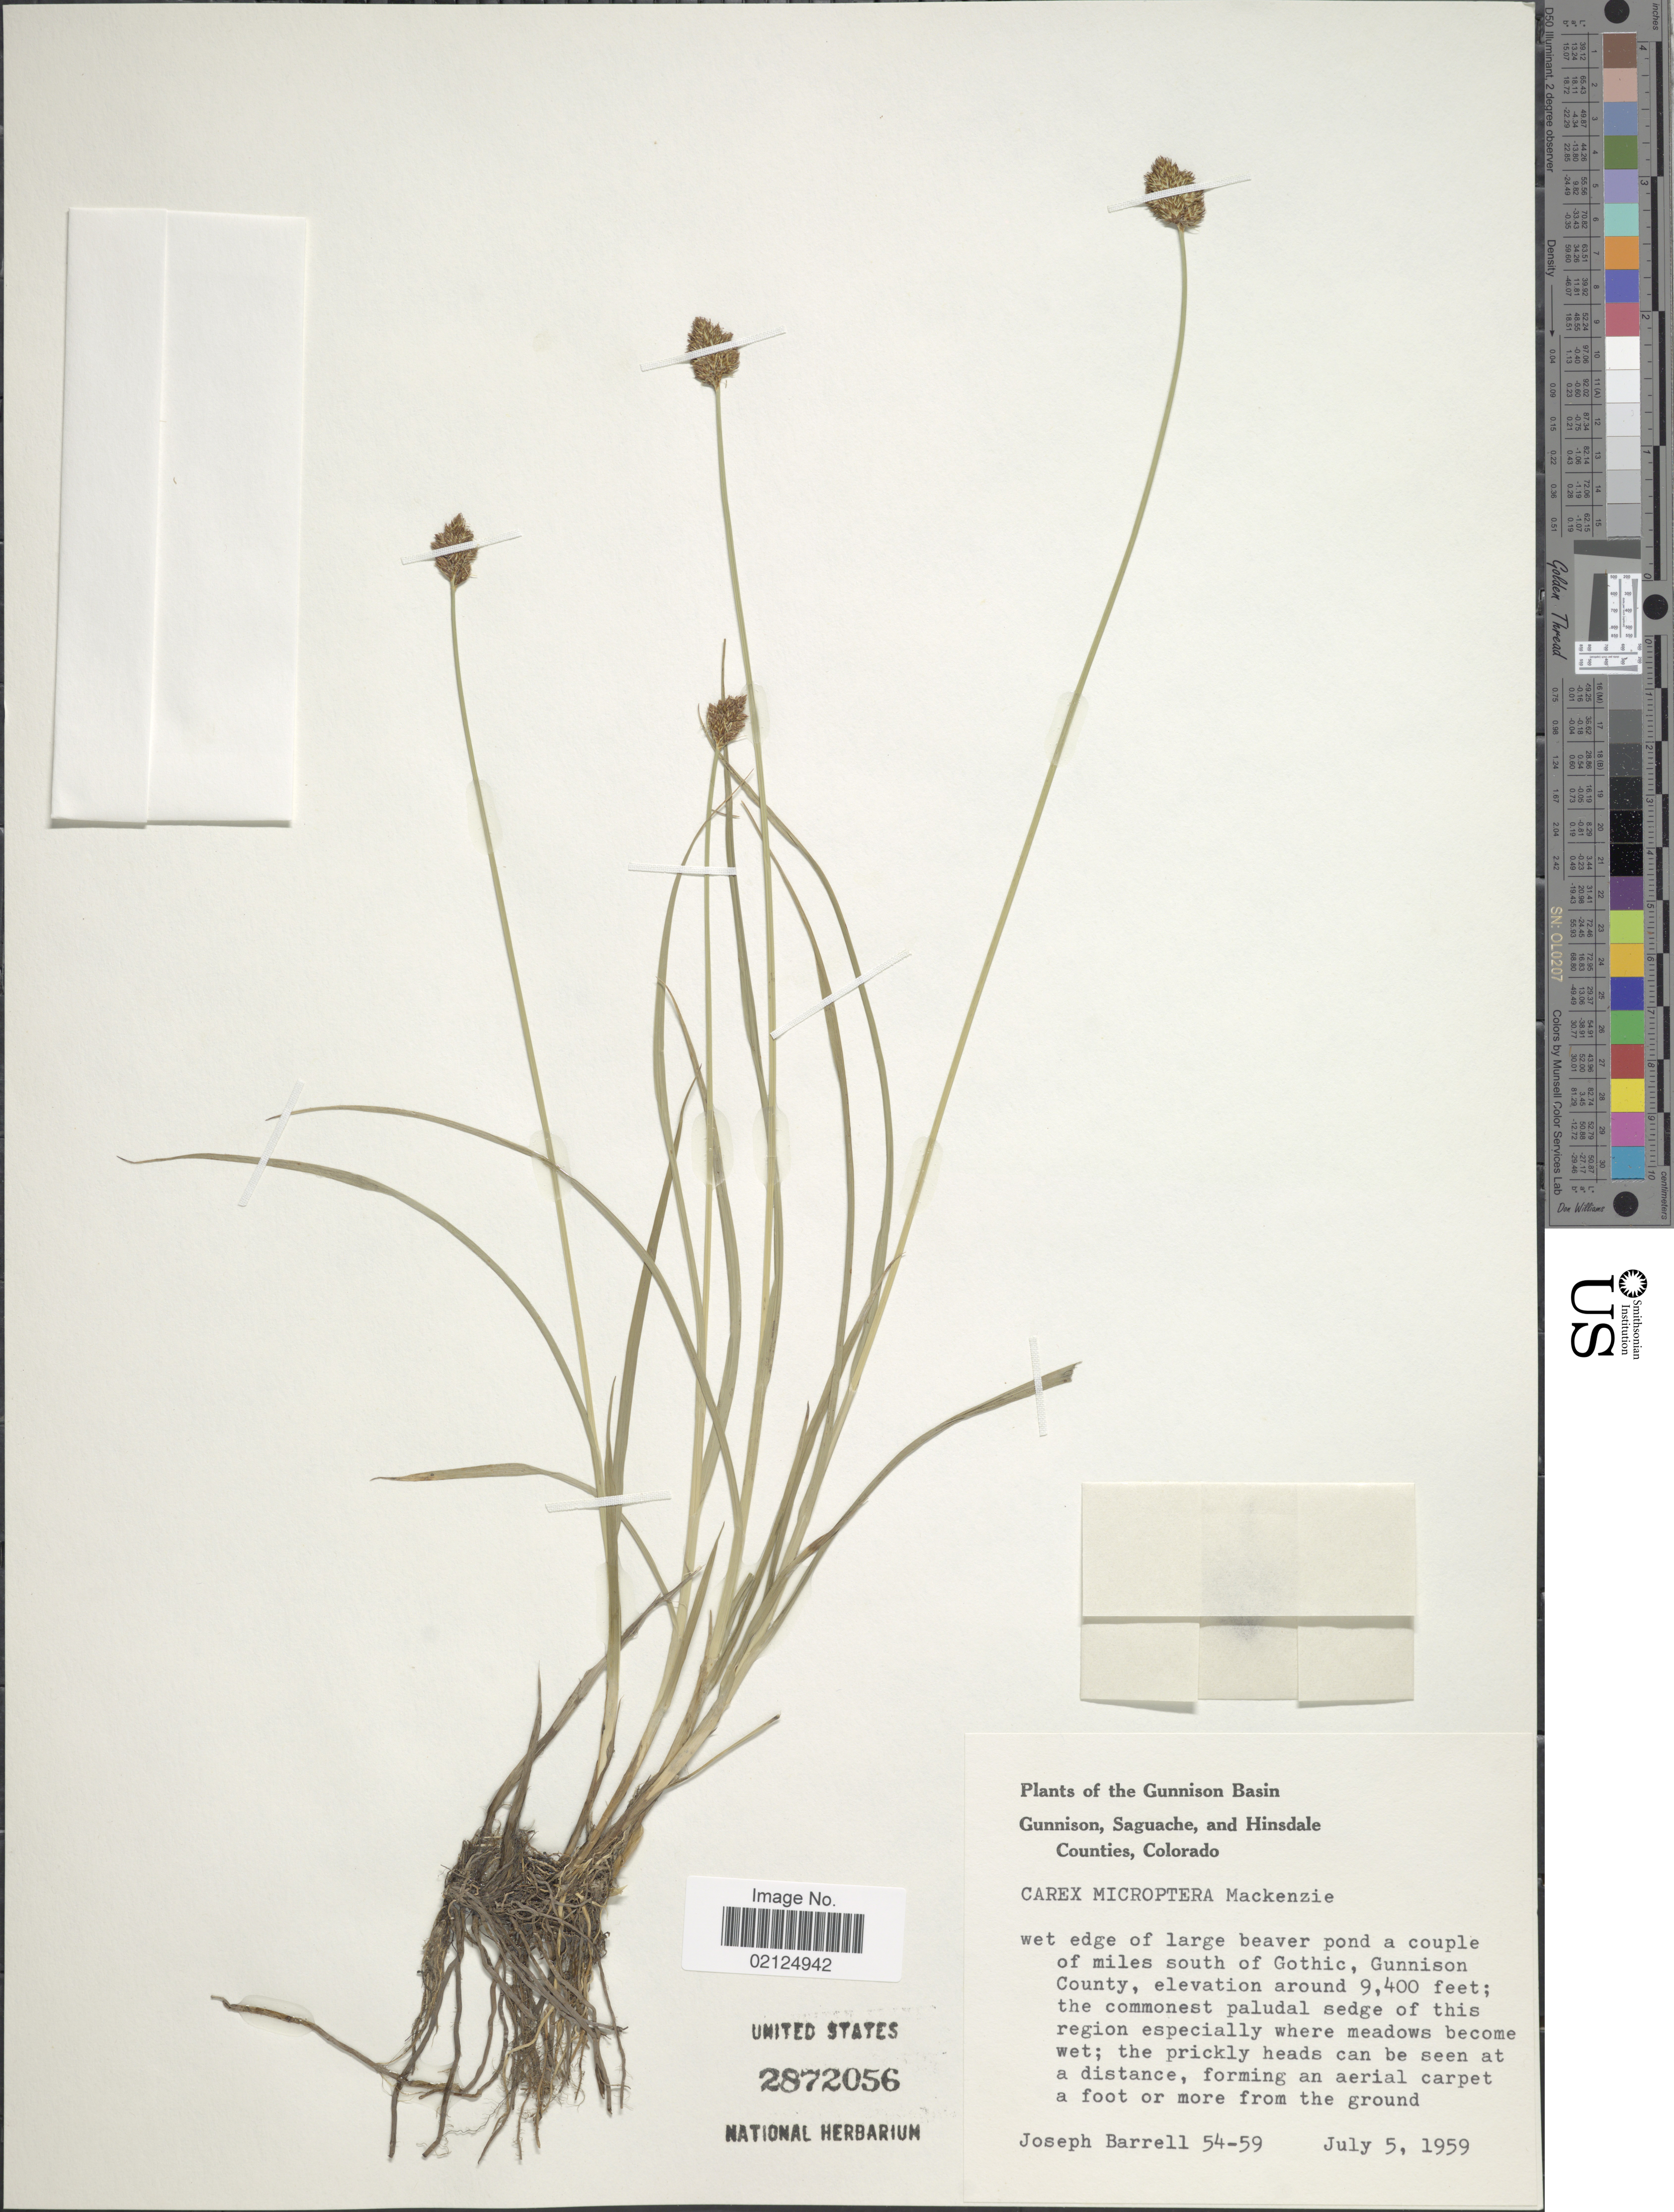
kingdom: Plantae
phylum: Tracheophyta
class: Liliopsida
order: Poales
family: Cyperaceae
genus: Carex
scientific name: Carex microptera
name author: Mack.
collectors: J. Barrell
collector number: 54-59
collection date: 1959-07-05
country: United States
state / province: Colorado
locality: Gunnison Basin, Gunnison, Saguache, and Hinsdale Counties, a couple of miles south of Gothic, Gunison County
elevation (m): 2865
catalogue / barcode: US 2872056